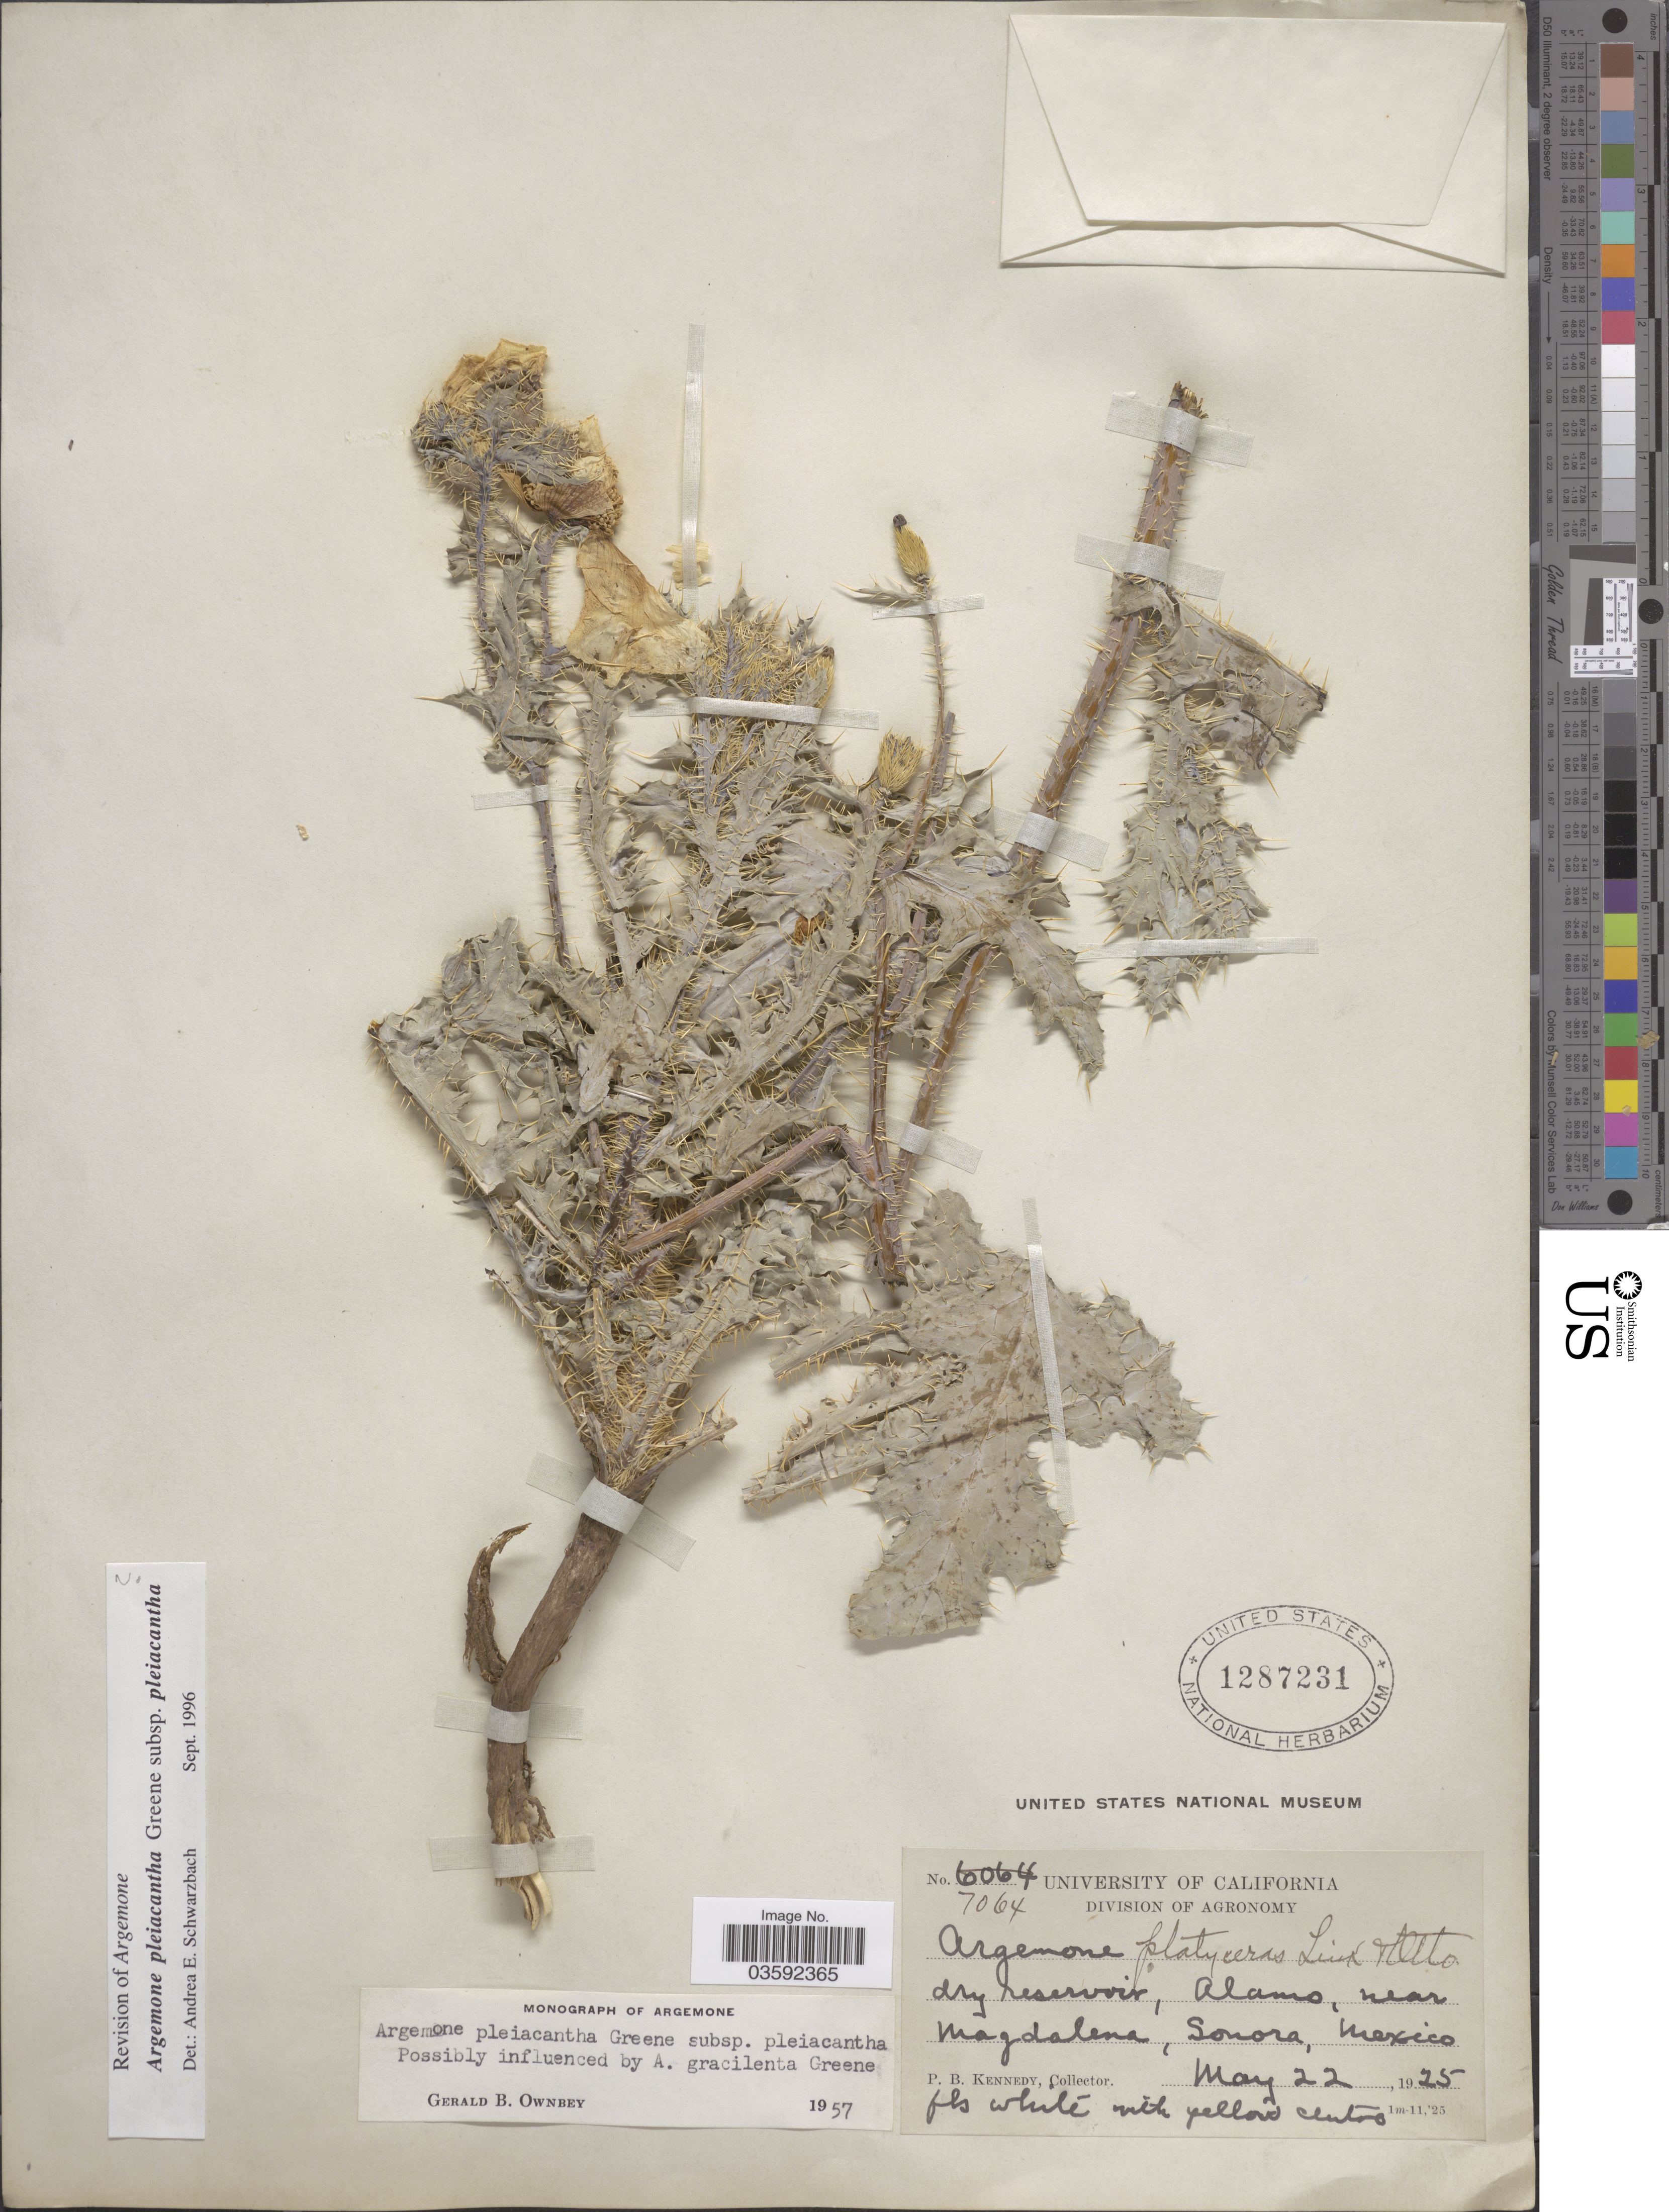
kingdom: Plantae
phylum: Tracheophyta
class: Magnoliopsida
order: Ranunculales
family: Papaveraceae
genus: Argemone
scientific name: Argemone pleiacantha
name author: Greene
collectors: P. B. Kennedy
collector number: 7064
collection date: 1925-05-22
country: Mexico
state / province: Sonora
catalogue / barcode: US 1287231